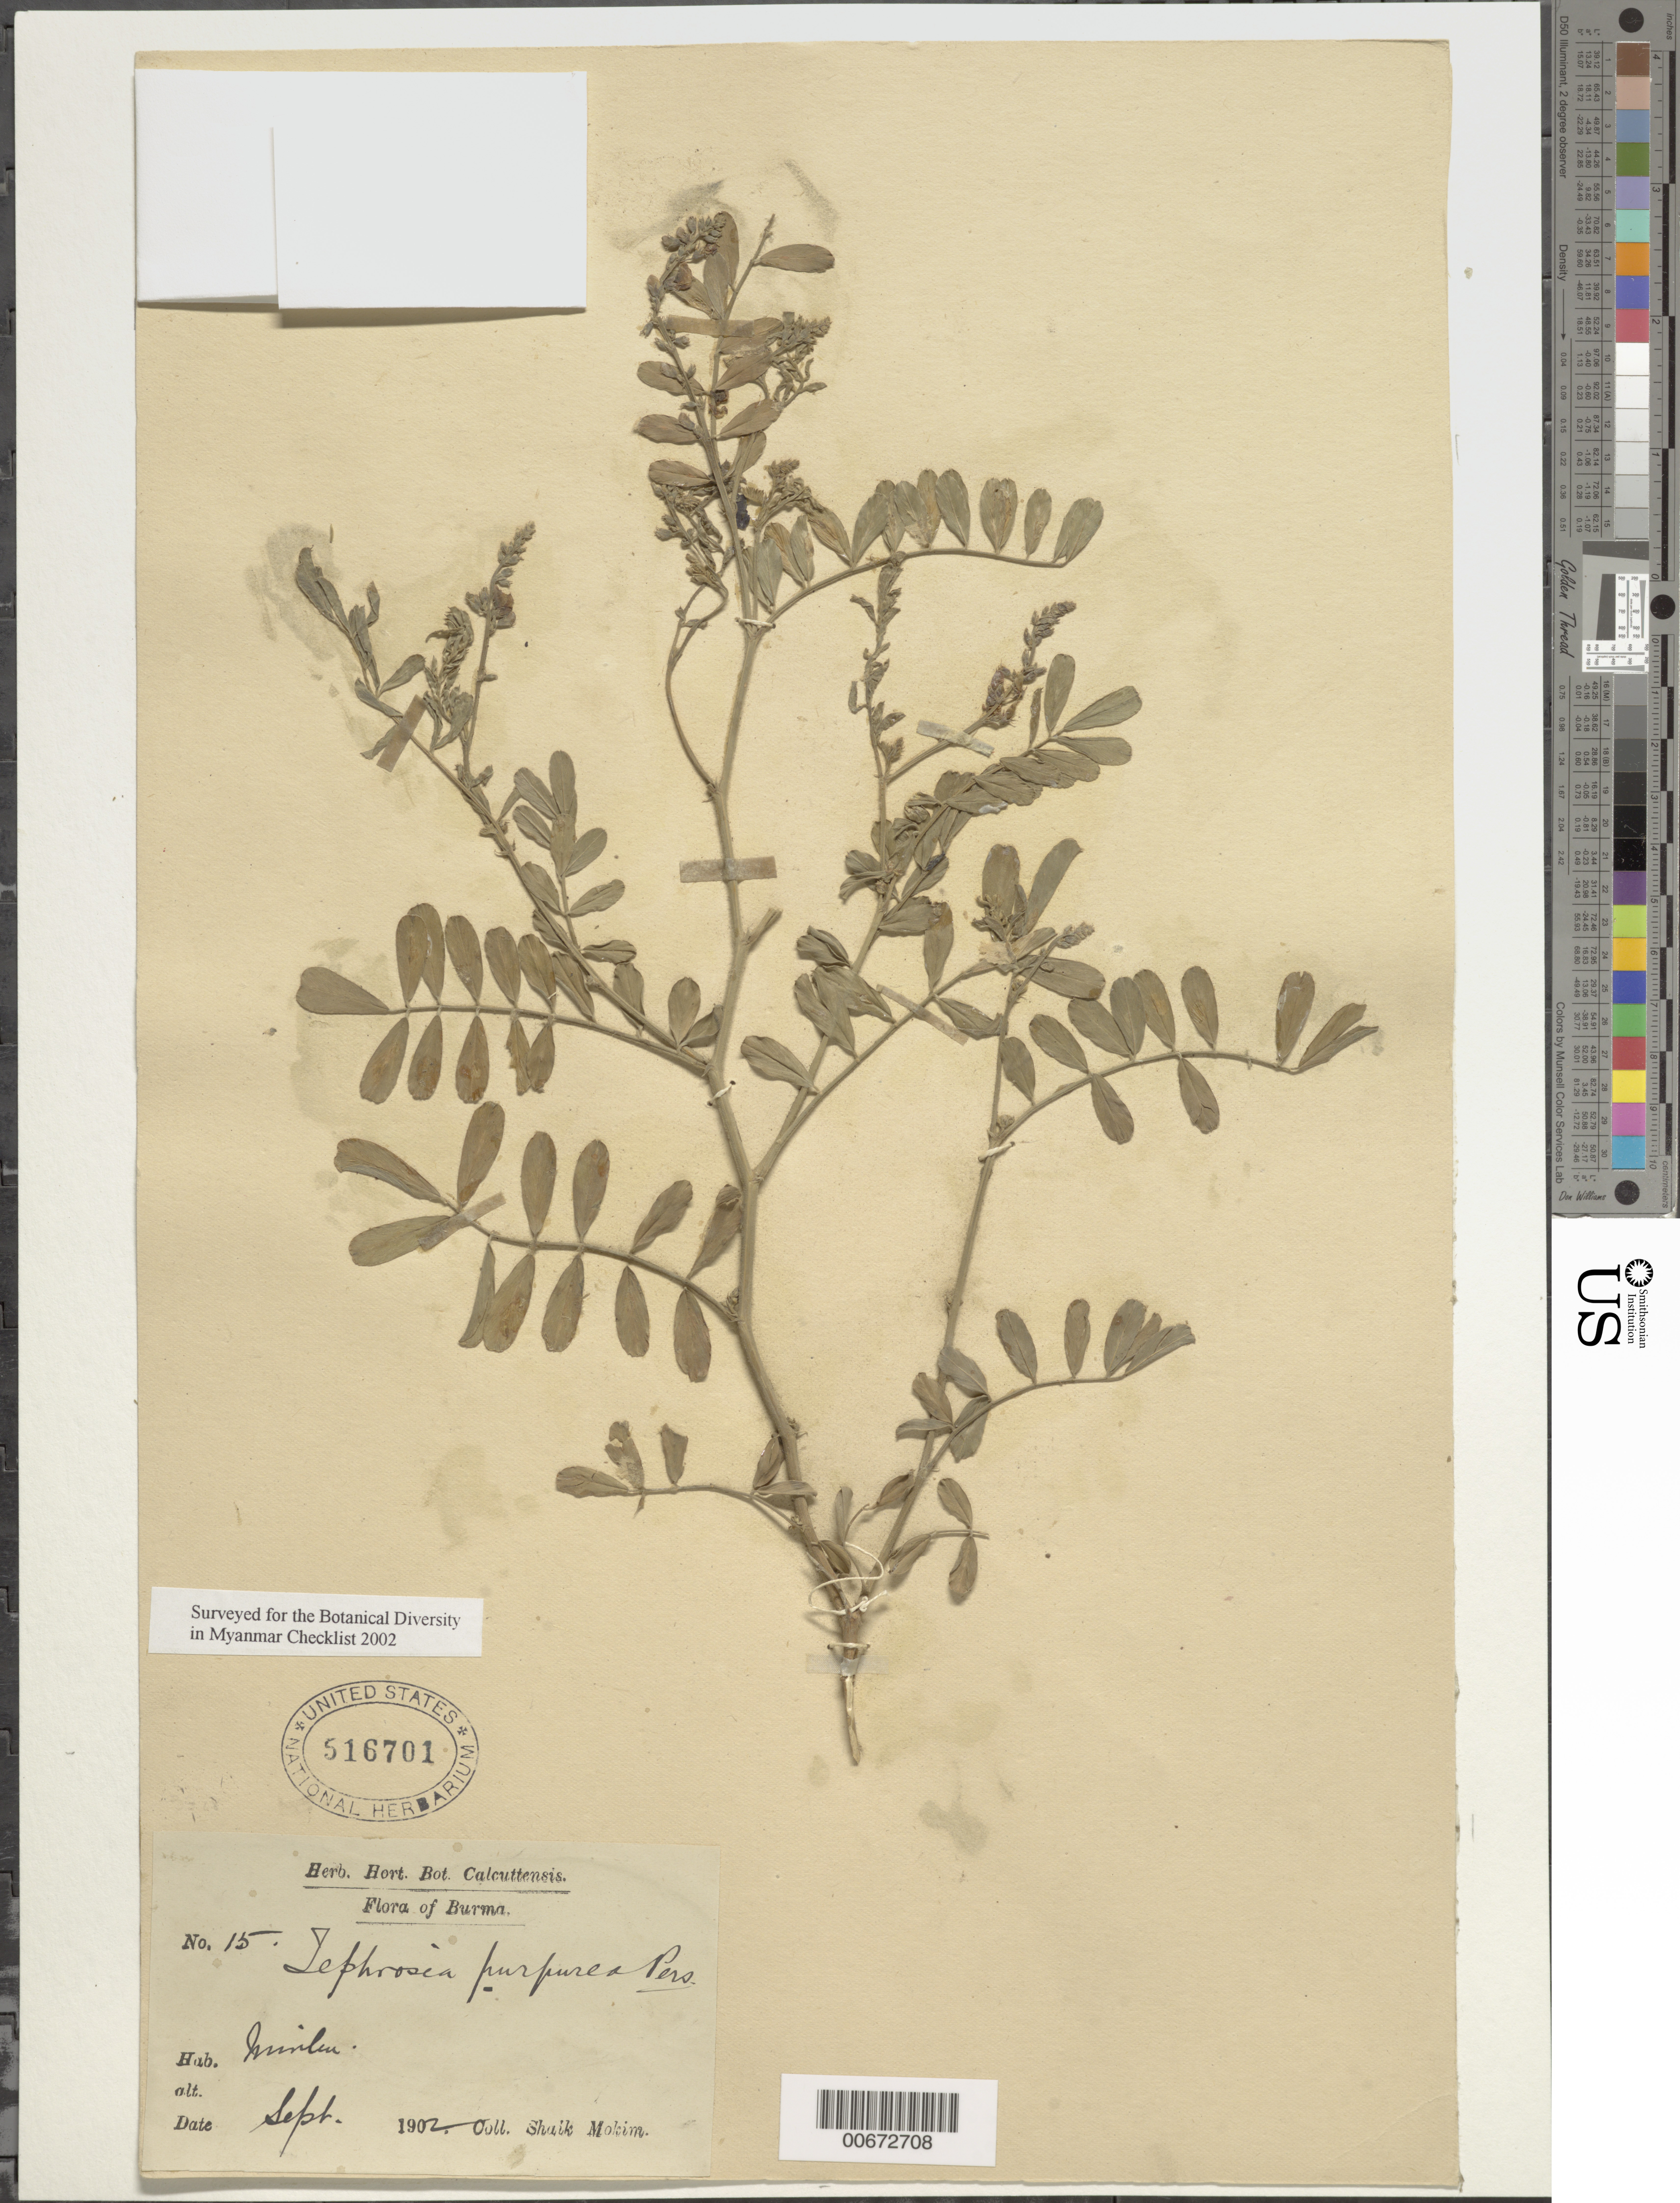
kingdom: Plantae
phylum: Tracheophyta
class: Magnoliopsida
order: Fabales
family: Fabaceae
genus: Tephrosia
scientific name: Tephrosia purpurea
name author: (L.) Pers.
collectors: S. Mokim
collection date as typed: Sep 1902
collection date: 1902-09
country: Myanmar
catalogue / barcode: US 516701